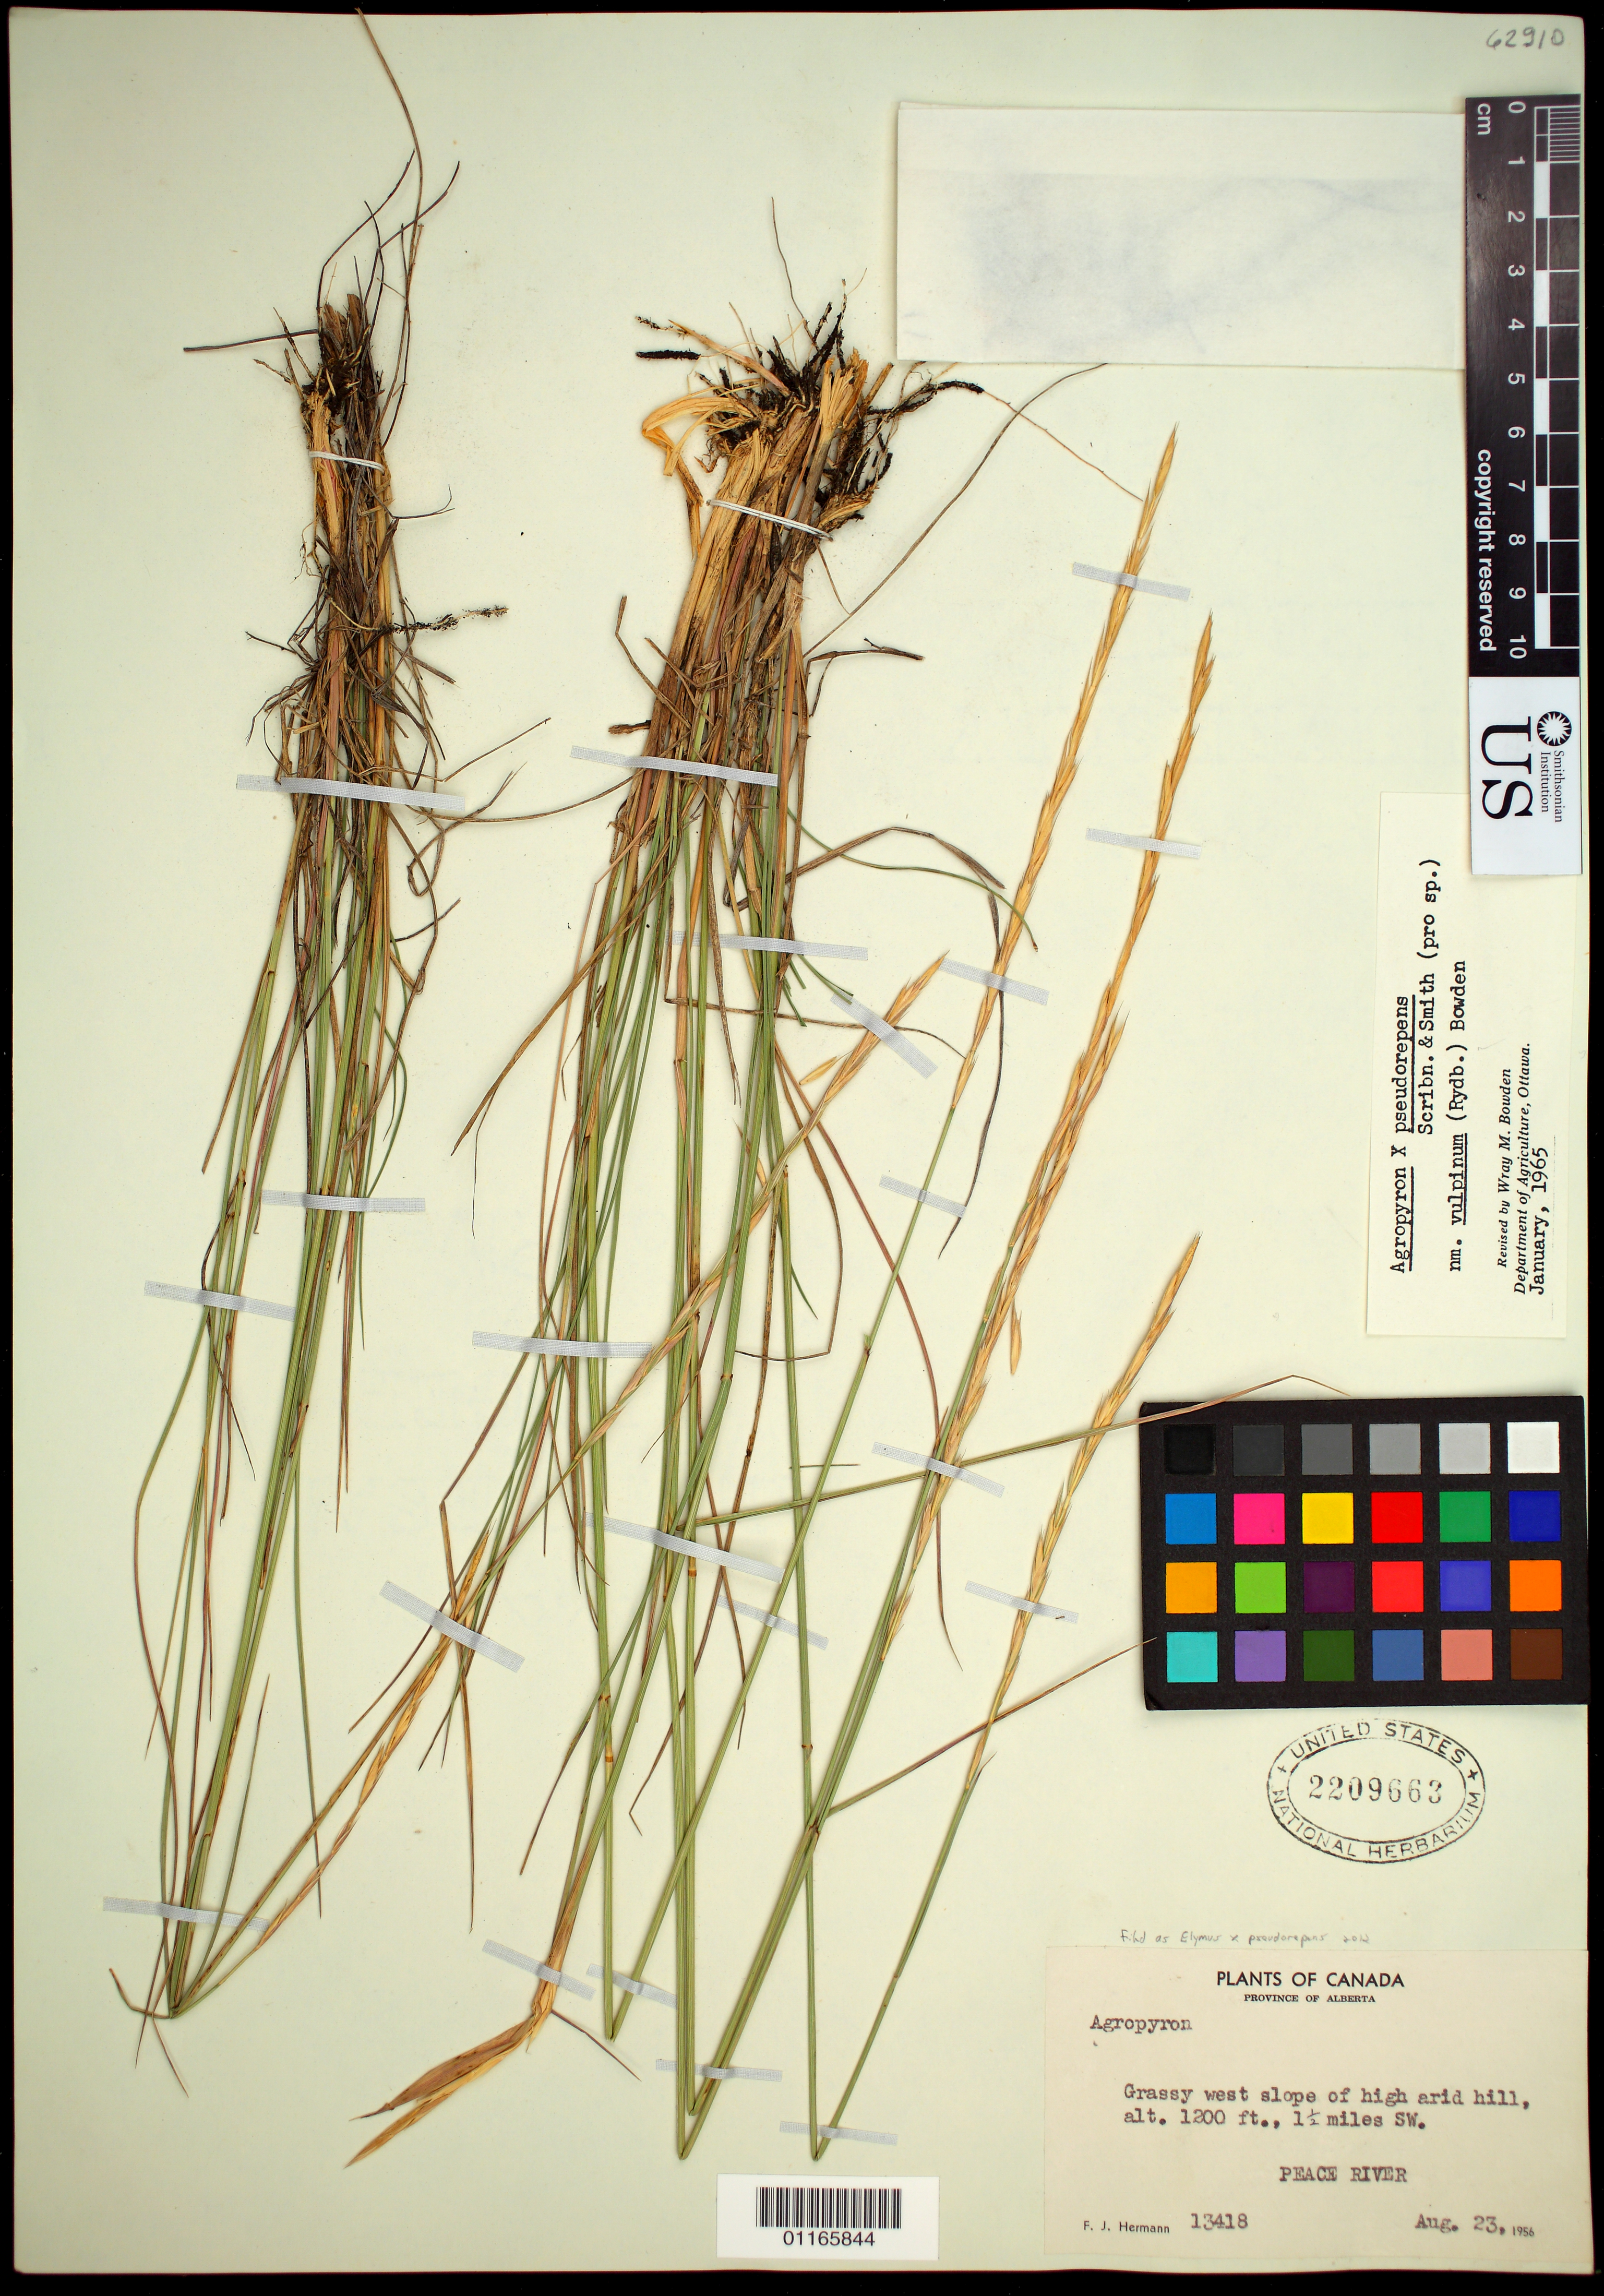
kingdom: Plantae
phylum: Tracheophyta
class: Liliopsida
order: Poales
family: Poaceae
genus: Elymus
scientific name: Elymus x pseudorepens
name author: (Scribn. & J.G. Sm.) Barkworth & Dewey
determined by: Poaceae Reorganization Project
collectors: F. J. Hermann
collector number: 13418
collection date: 1956-08-23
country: Canada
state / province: Alberta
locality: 1.5 miles SW. Peace River.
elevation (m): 366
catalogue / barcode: US 2209663